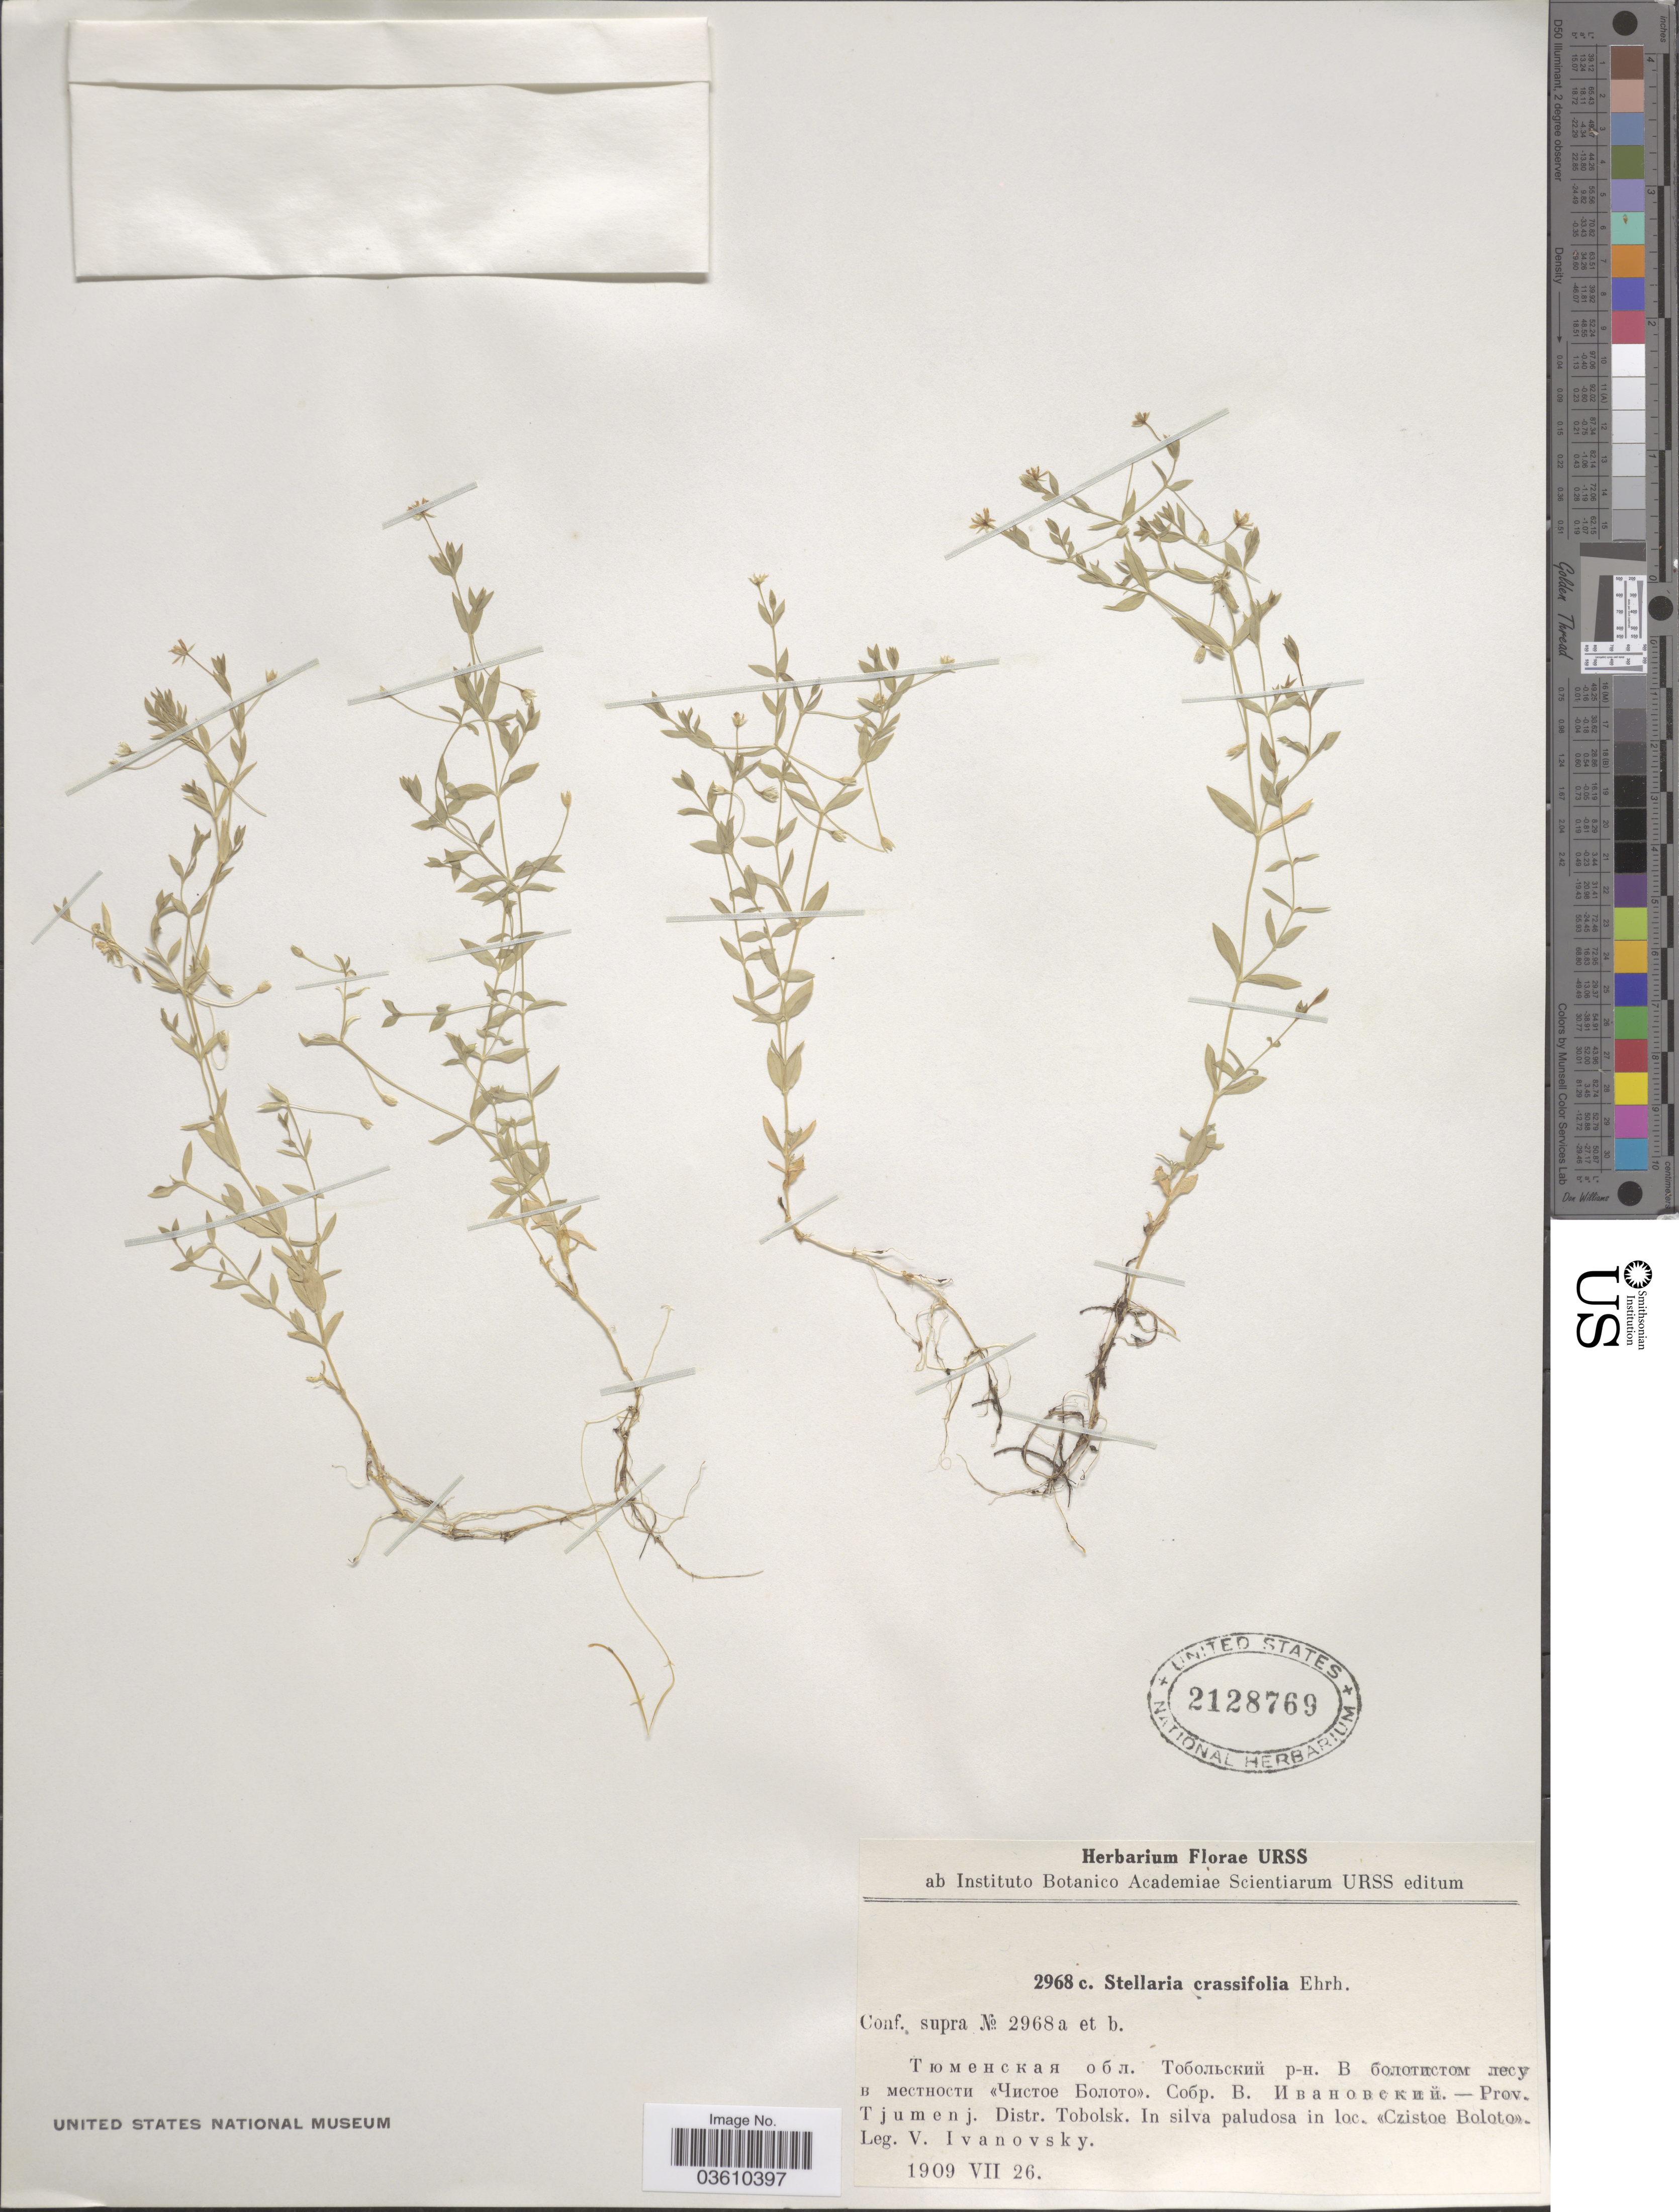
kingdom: Plantae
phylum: Tracheophyta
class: Magnoliopsida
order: Caryophyllales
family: Caryophyllaceae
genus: Stellaria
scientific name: Stellaria crassifolia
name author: Ehrh.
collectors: V. Ivanovsky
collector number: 2968c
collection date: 1909-07-26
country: Russian Federation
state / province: Tyumen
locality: Prov. Tjumenj. Distr. Tobolsk. In silva paludosa in loc. <Czistoe Boloto>.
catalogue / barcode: US 2128769